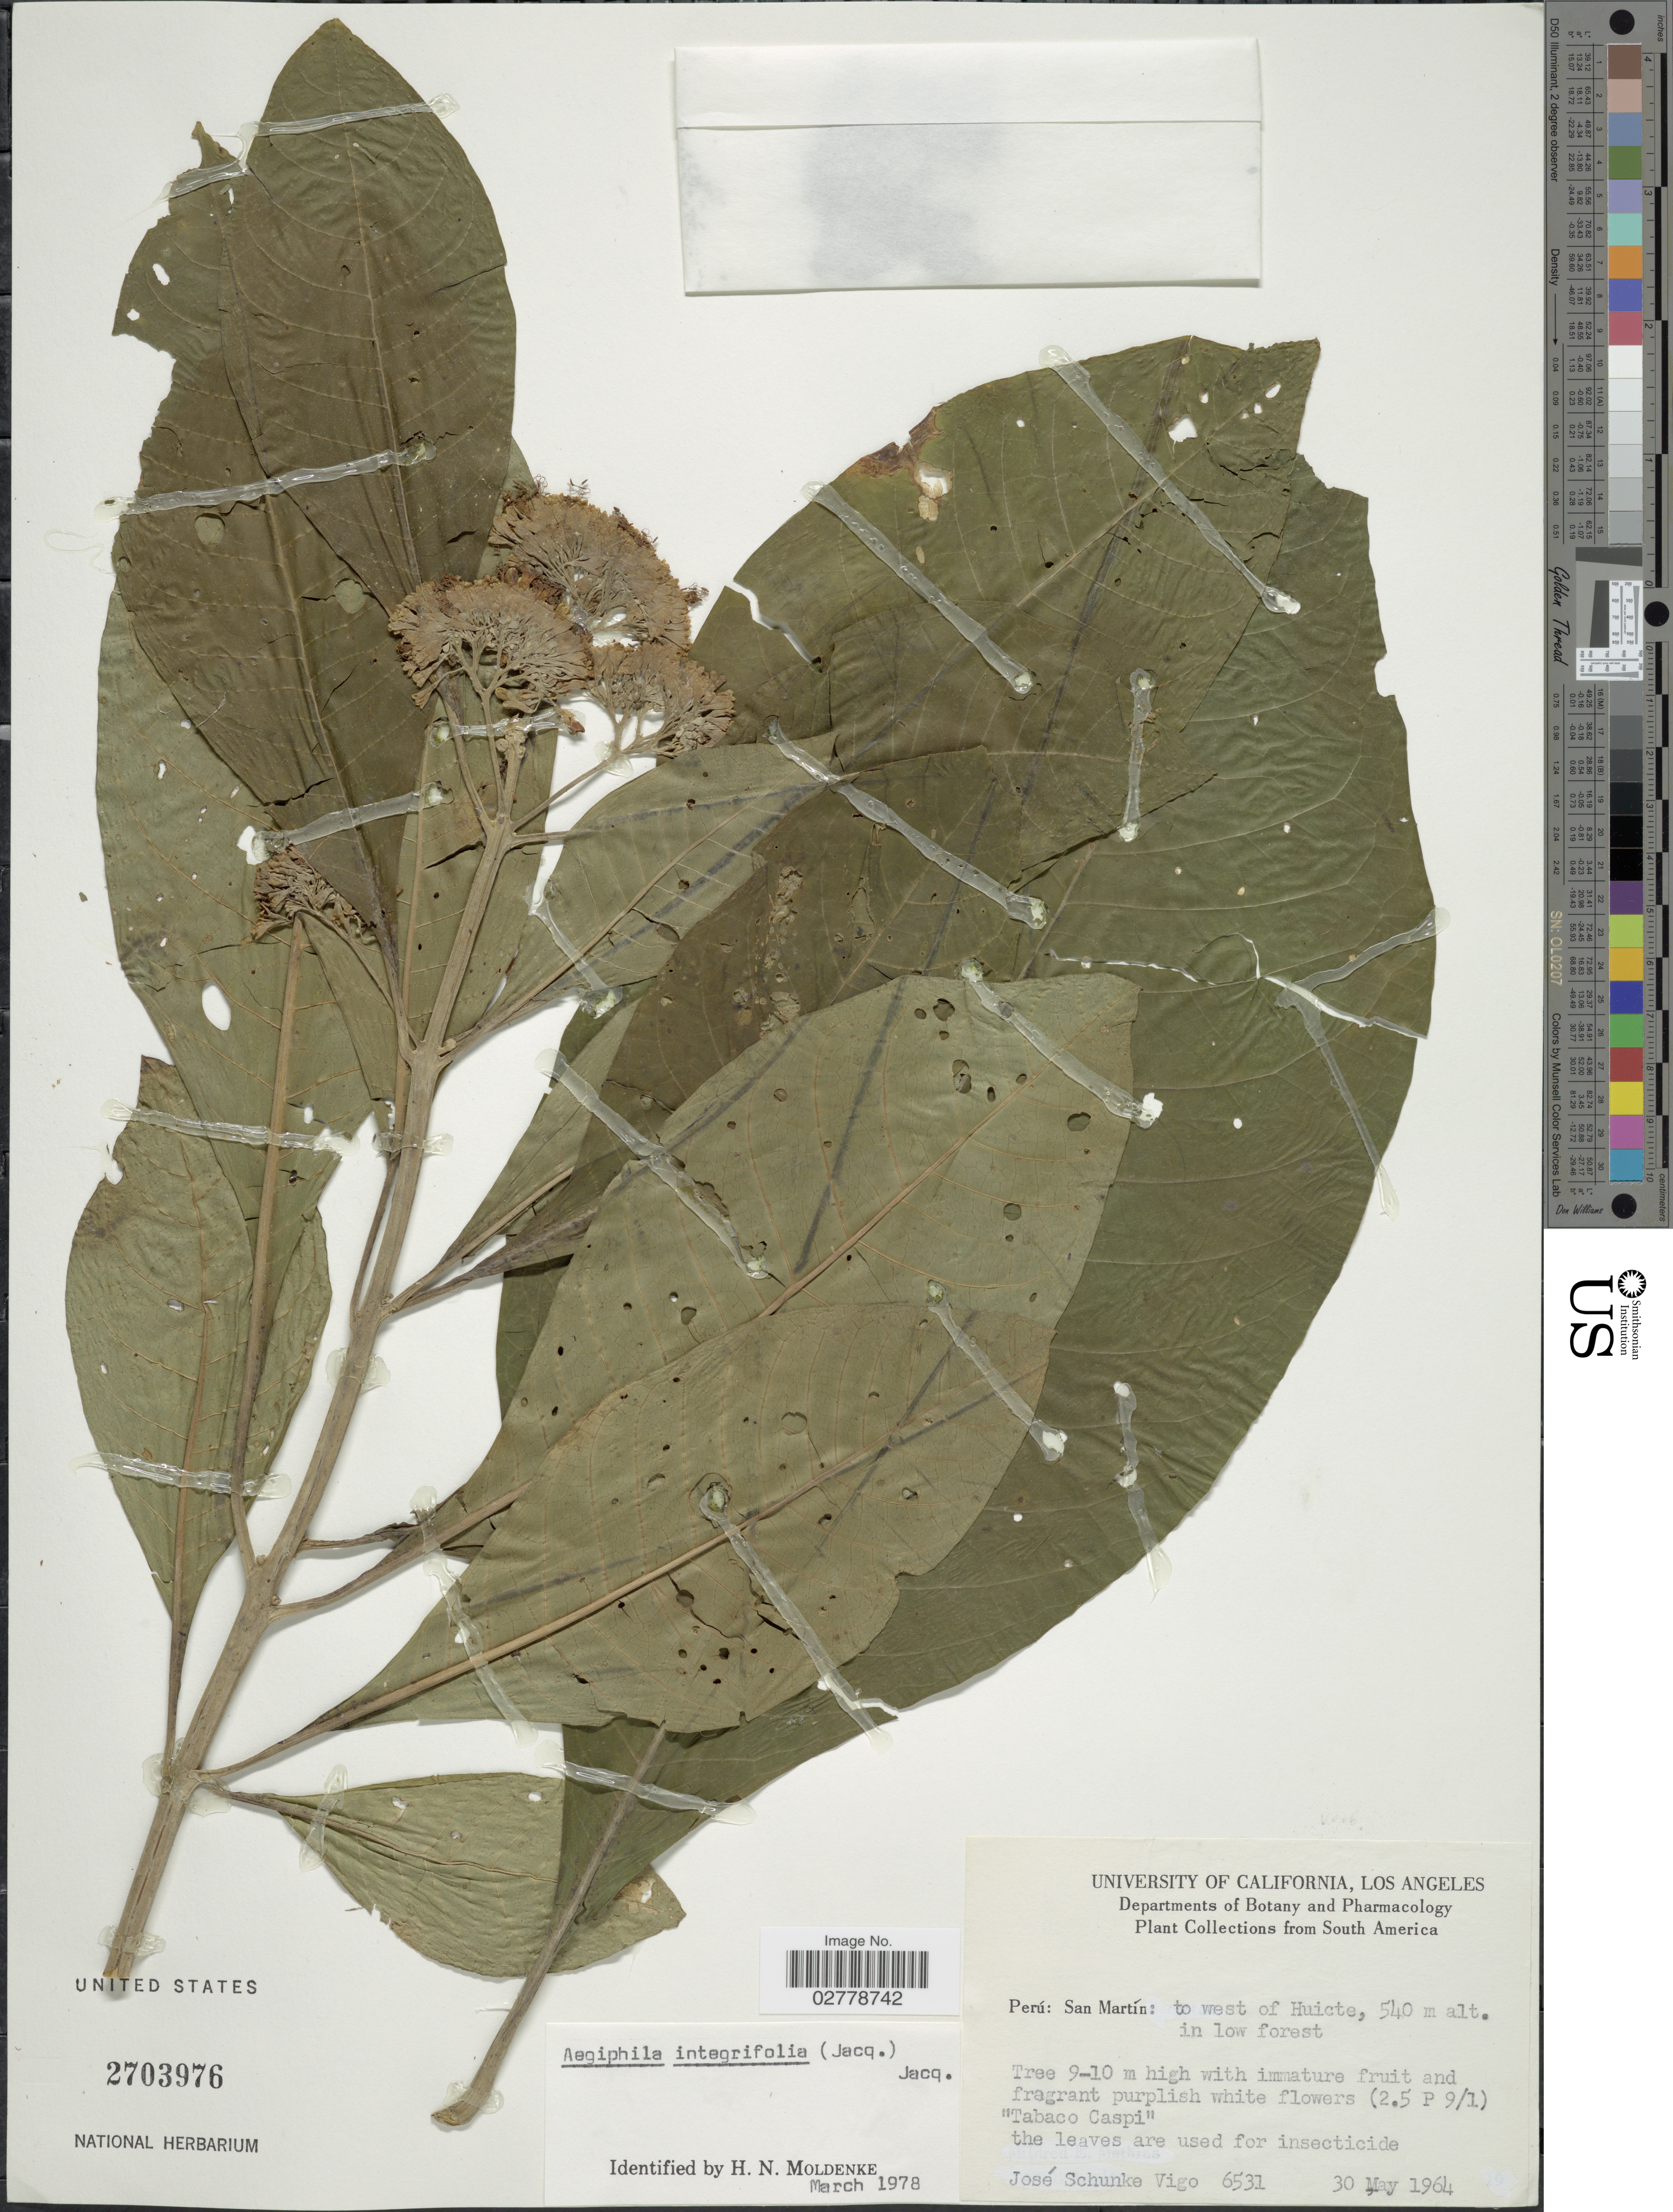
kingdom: Plantae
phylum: Tracheophyta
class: Magnoliopsida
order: Lamiales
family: Lamiaceae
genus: Aegiphila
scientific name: Aegiphila integrifolia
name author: (Jacq.) B.D. Jacks.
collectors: J. Schunke Vigo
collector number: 6531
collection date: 1964-05-30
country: Peru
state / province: San Martín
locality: To west of Huicte.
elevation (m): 540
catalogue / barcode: US 2703976